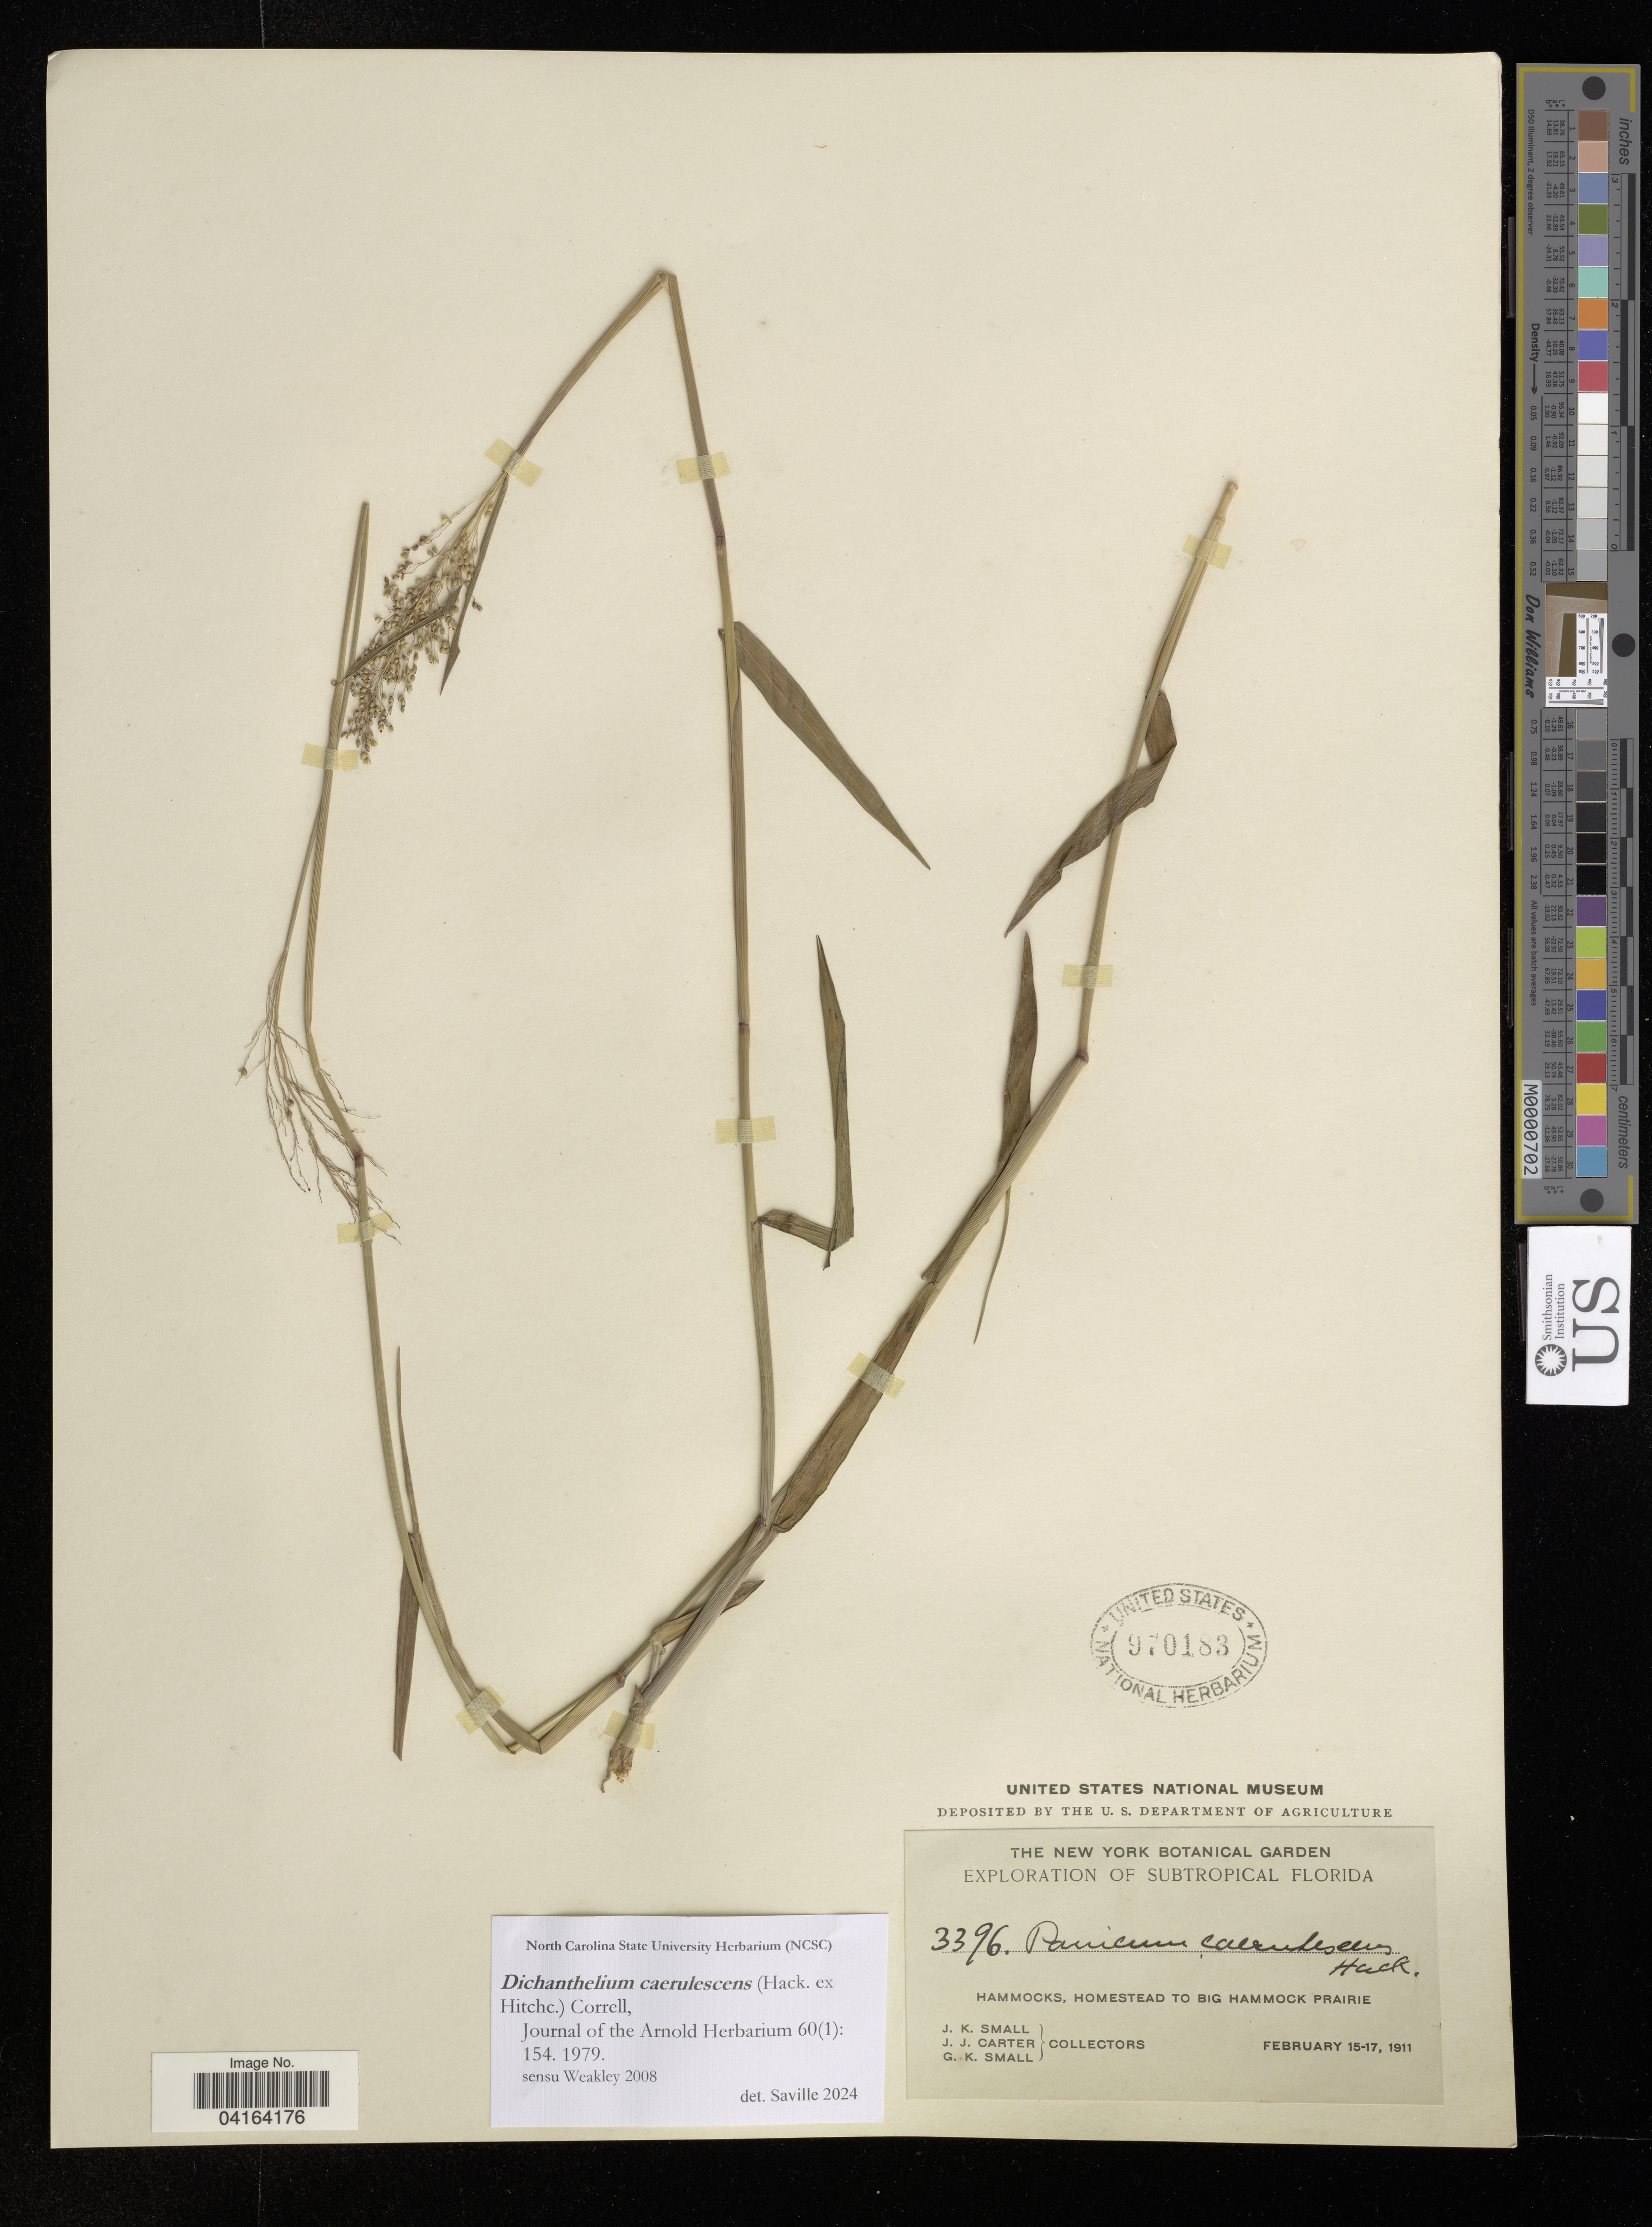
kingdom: Plantae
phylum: Tracheophyta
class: Liliopsida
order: Poales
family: Poaceae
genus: Dichanthelium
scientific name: Dichanthelium caerulescens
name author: (Hack. ex Hitchc.) Correll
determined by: Saville, A. C., (NCSC), North Carolina State University (UNITED STATES)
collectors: J. K. Small, J. Carter & G. K. Small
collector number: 3396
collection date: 1911-02-15/1911-02-17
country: United States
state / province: Florida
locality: Hammocks, Homestead to Big Hammock Prairie.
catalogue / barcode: US 970183